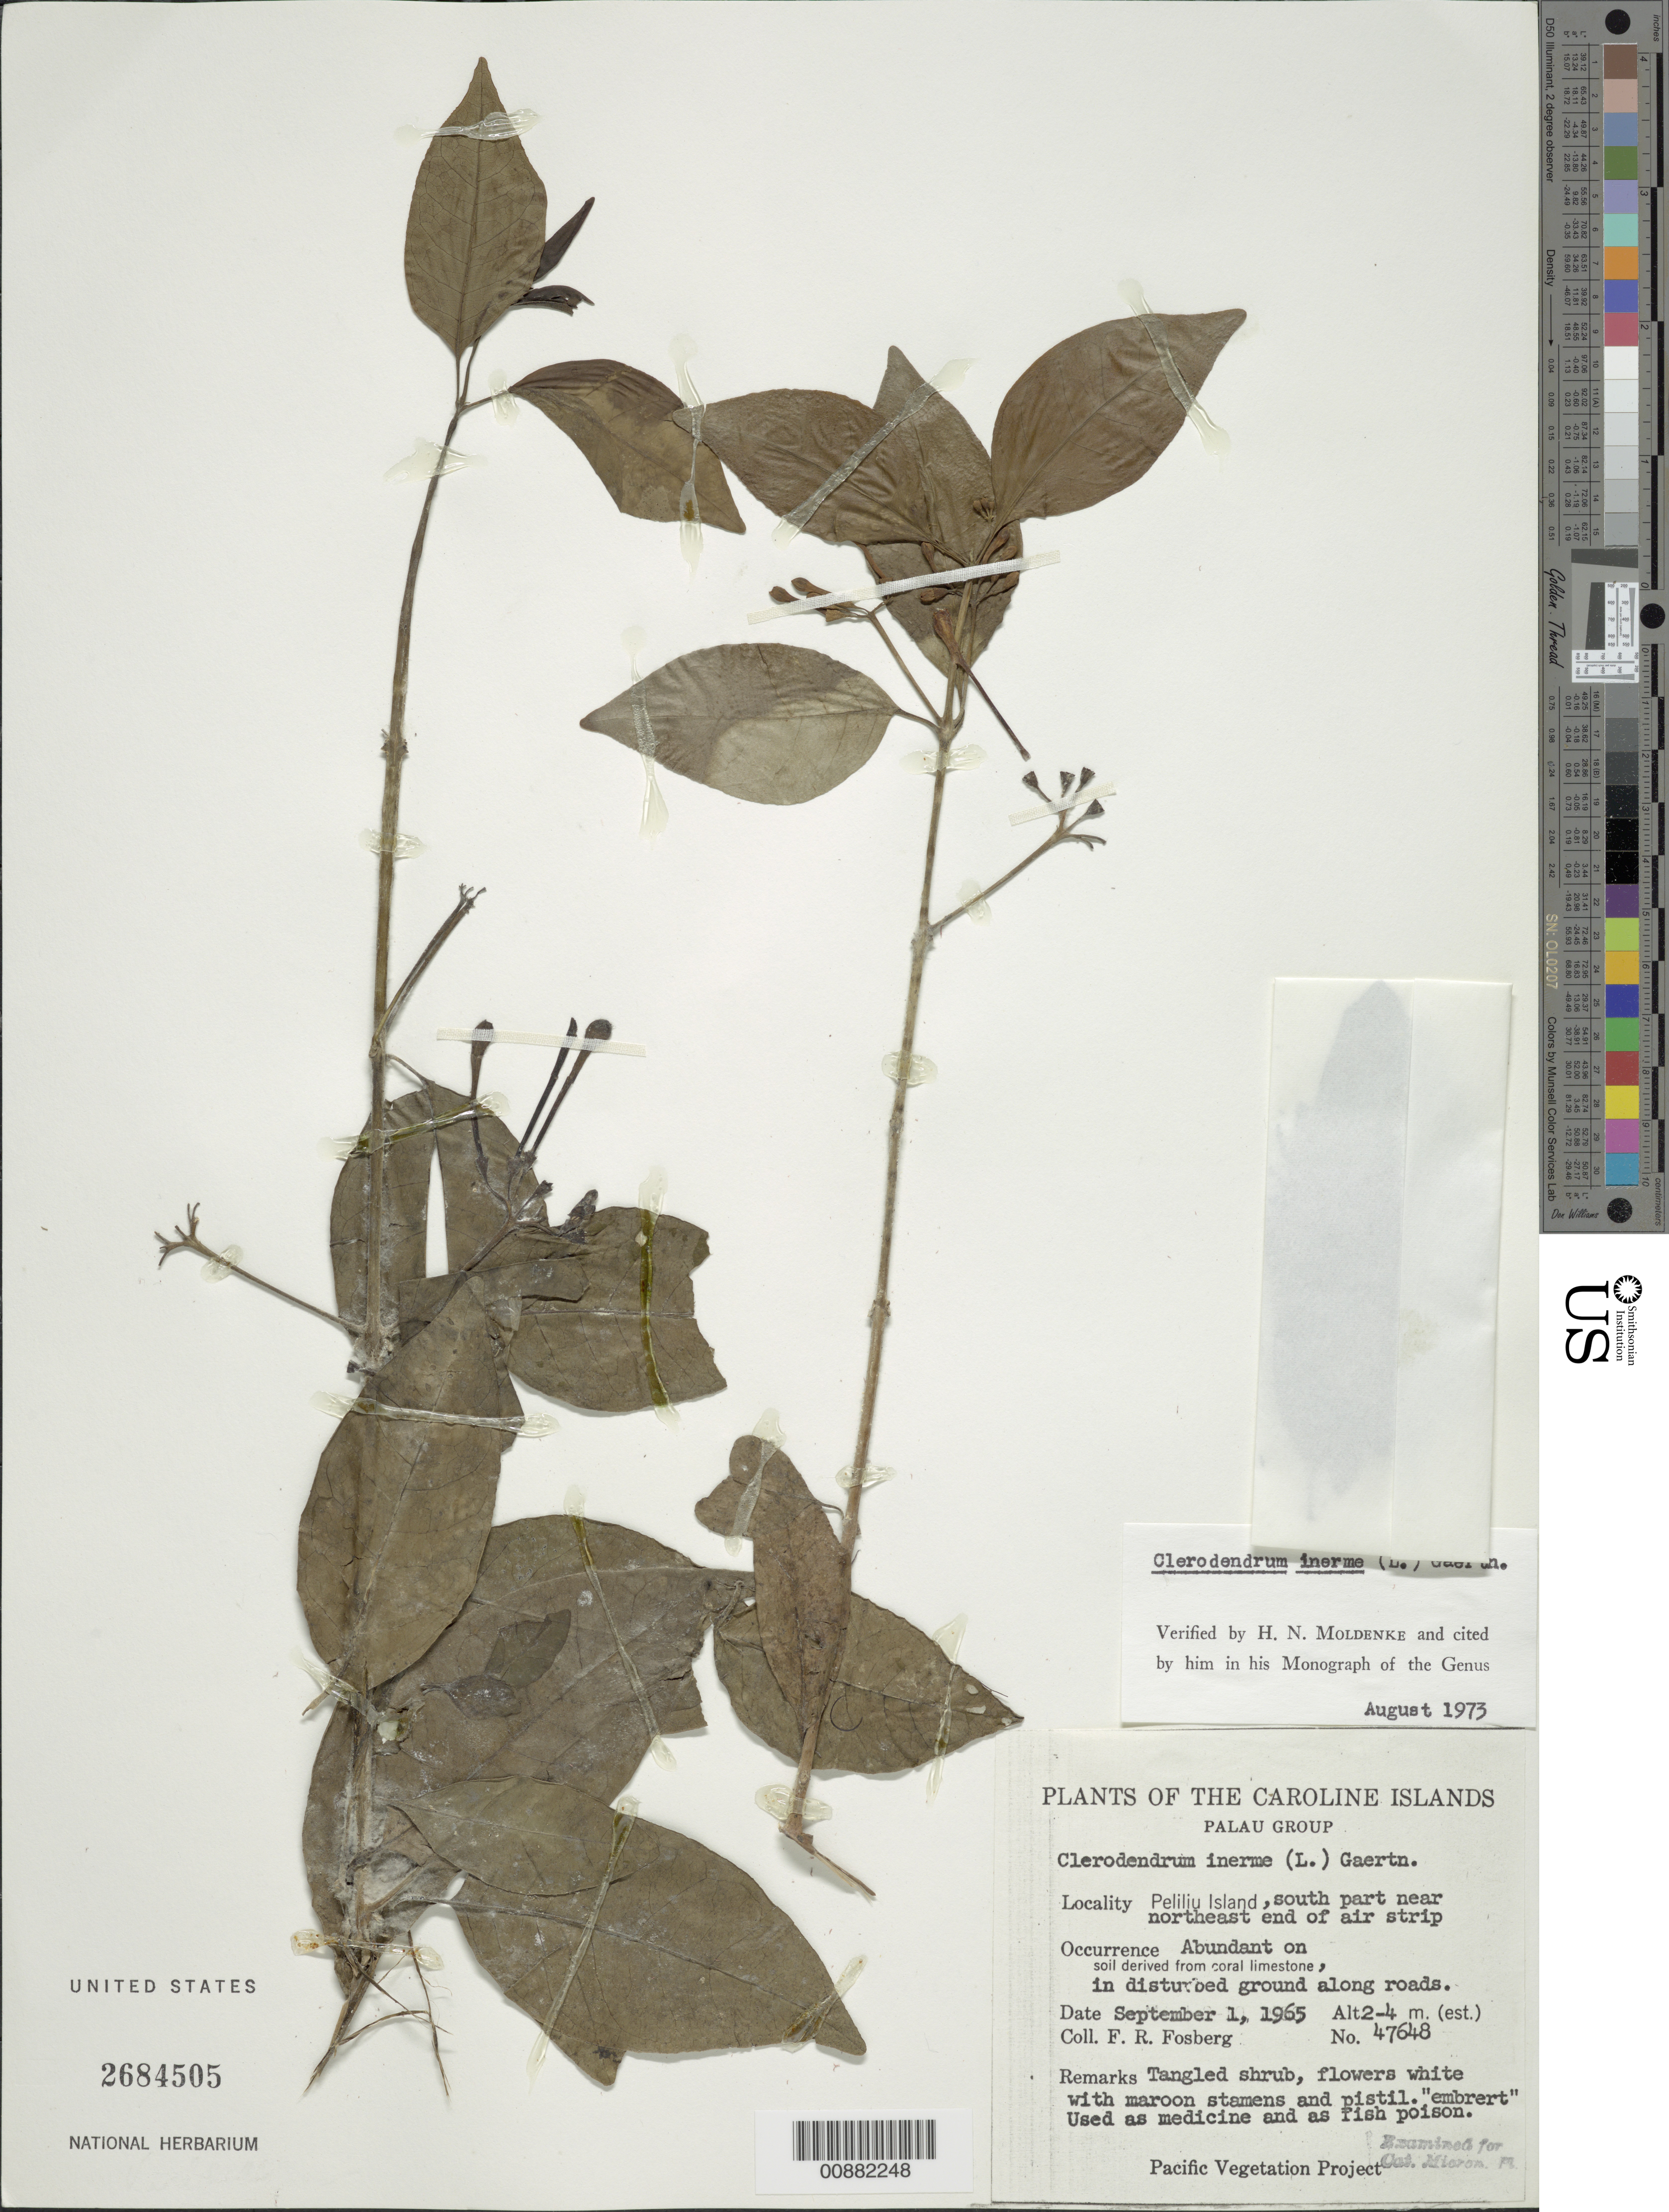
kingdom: Plantae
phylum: Tracheophyta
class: Magnoliopsida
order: Lamiales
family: Lamiaceae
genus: Clerodendrum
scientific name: Clerodendrum inerme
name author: (L.) Gaertn.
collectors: F. R. Fosberg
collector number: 47648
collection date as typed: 01 Sep 1965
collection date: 1965-09-01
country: Palau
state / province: Peleliu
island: Beliliou [Peleliu]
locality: Palau Group, Peliliu island, south part near northeast end of air strip.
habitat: in distubed ground along roads, abundant on soil derived from coral limestone.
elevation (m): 2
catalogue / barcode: US 2684505